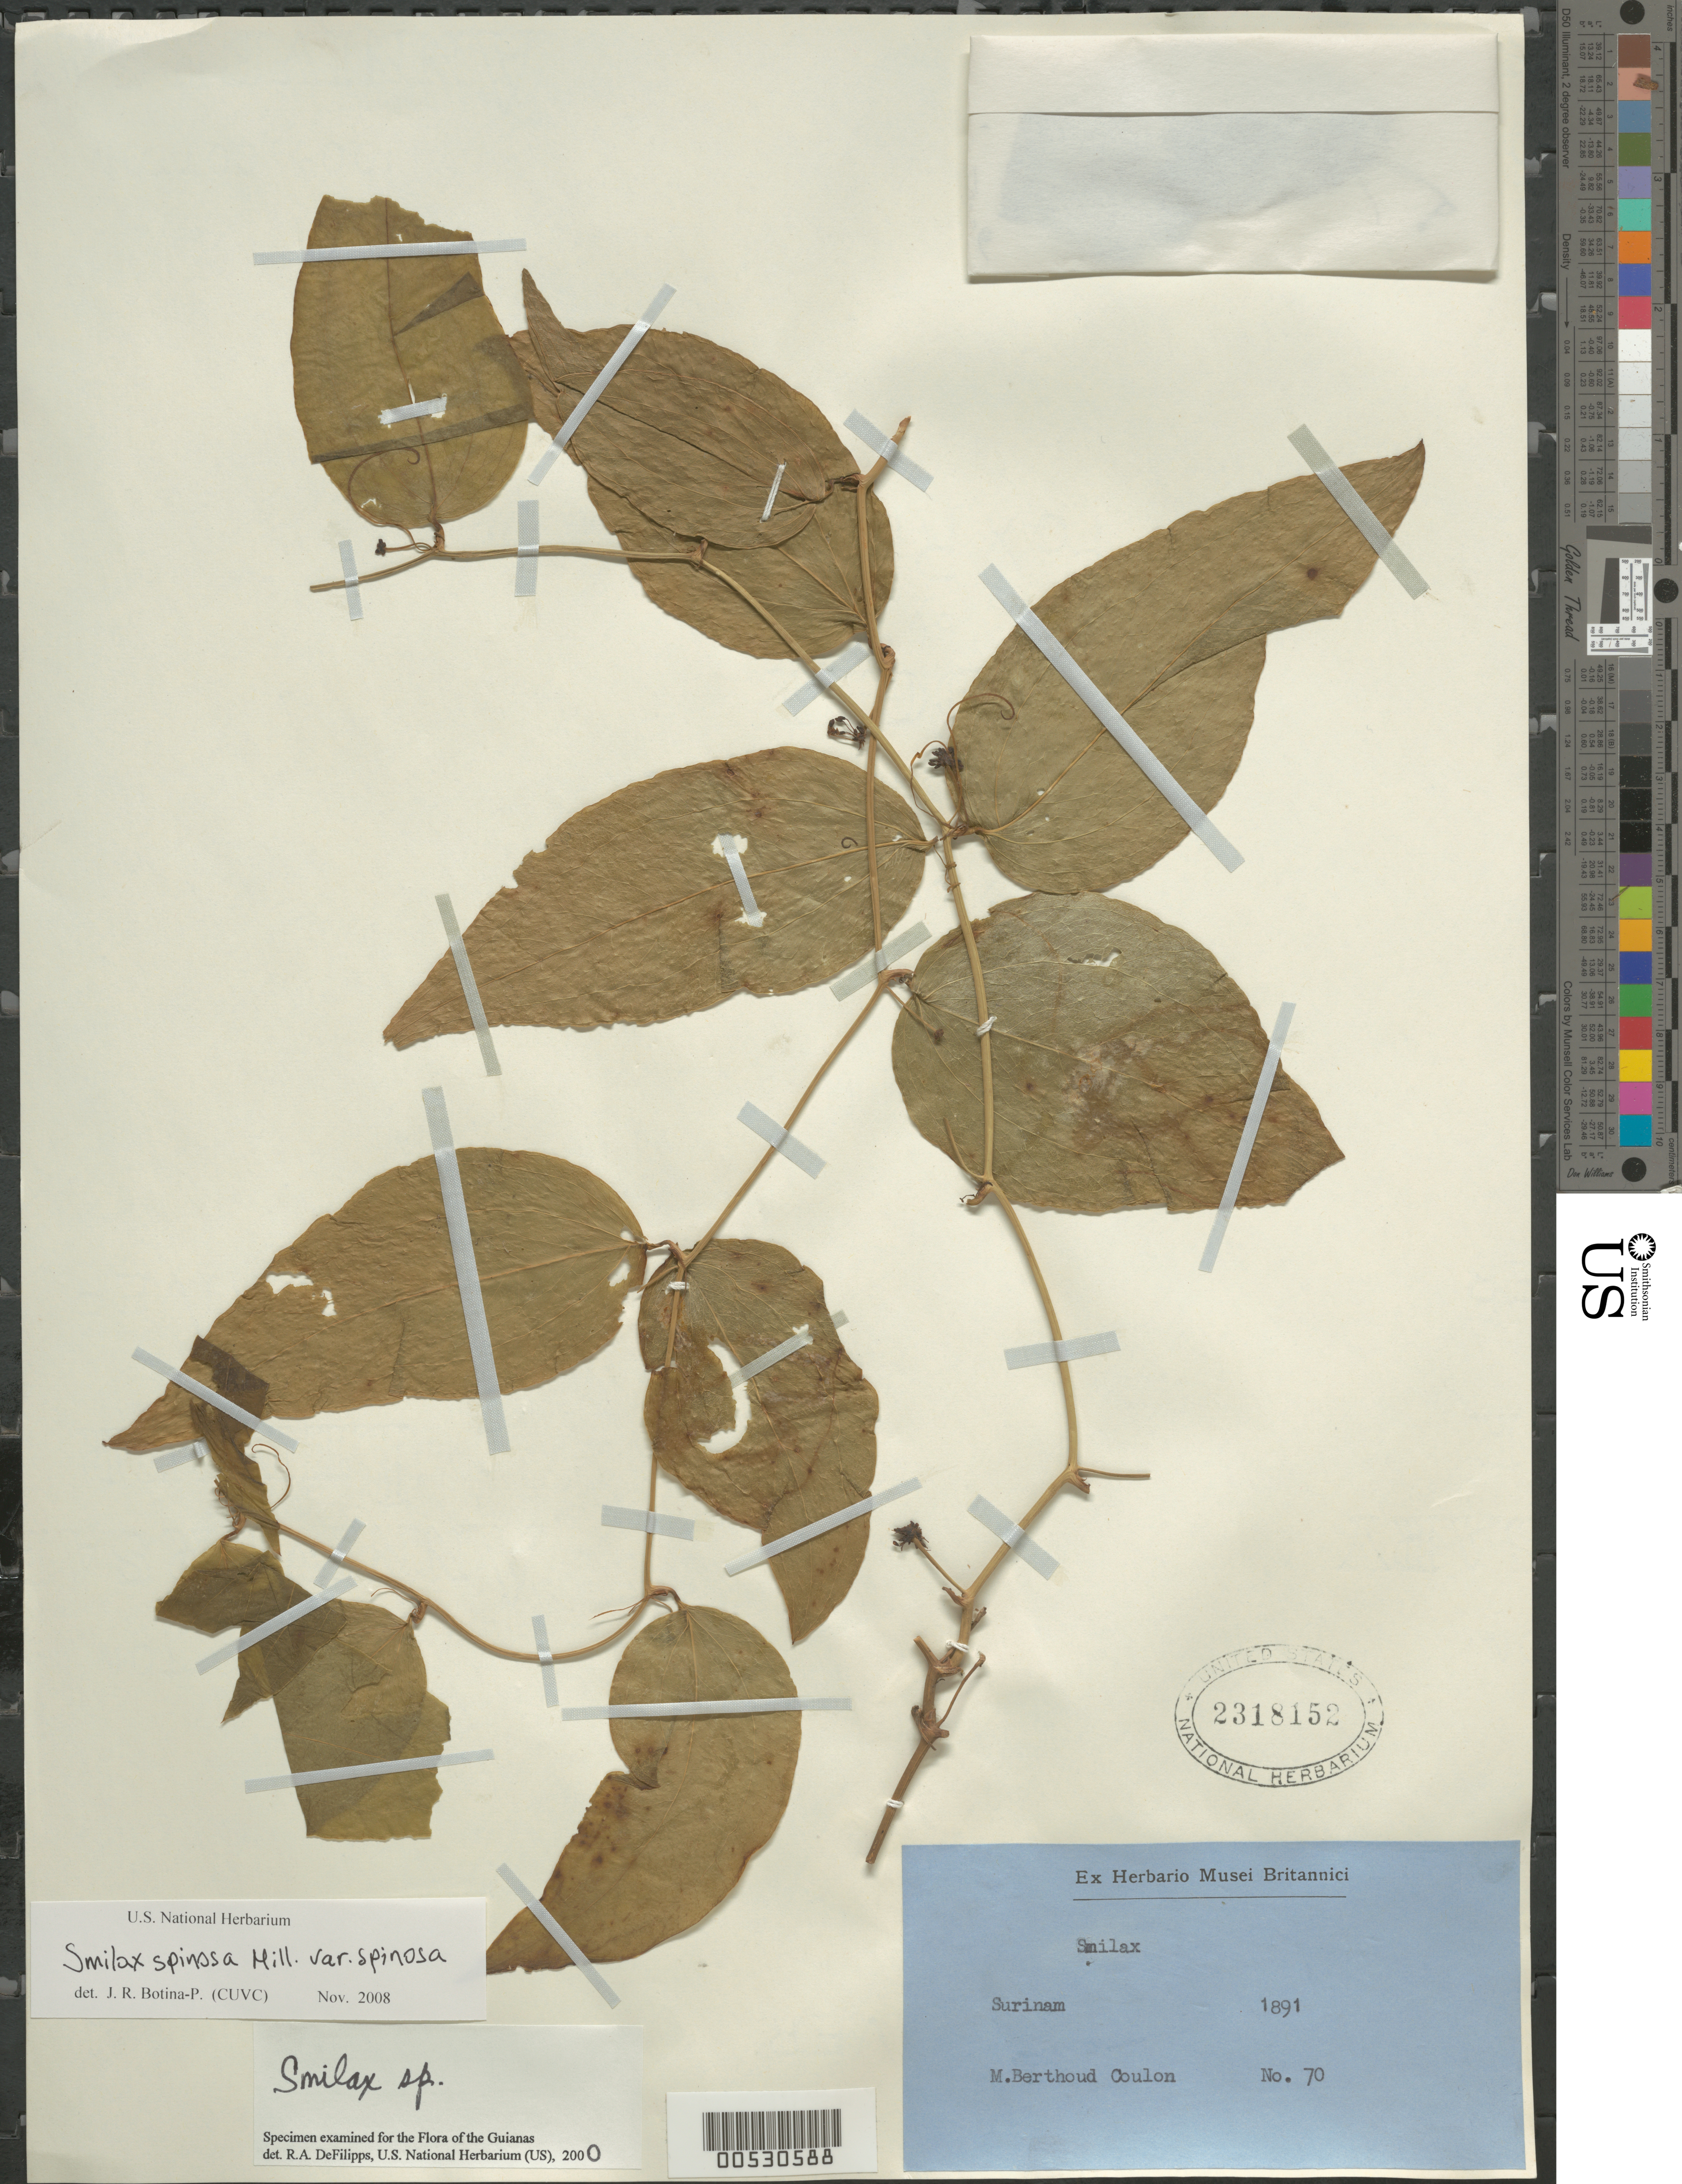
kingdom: Plantae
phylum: Tracheophyta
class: Liliopsida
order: Liliales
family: Smilacaceae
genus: Smilax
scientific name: Smilax spinosa var. spinosa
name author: Mill.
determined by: Botina-P., J. R.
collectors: C. Berthoud-Coulon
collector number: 70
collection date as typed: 1841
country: Suriname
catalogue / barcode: US 2318152